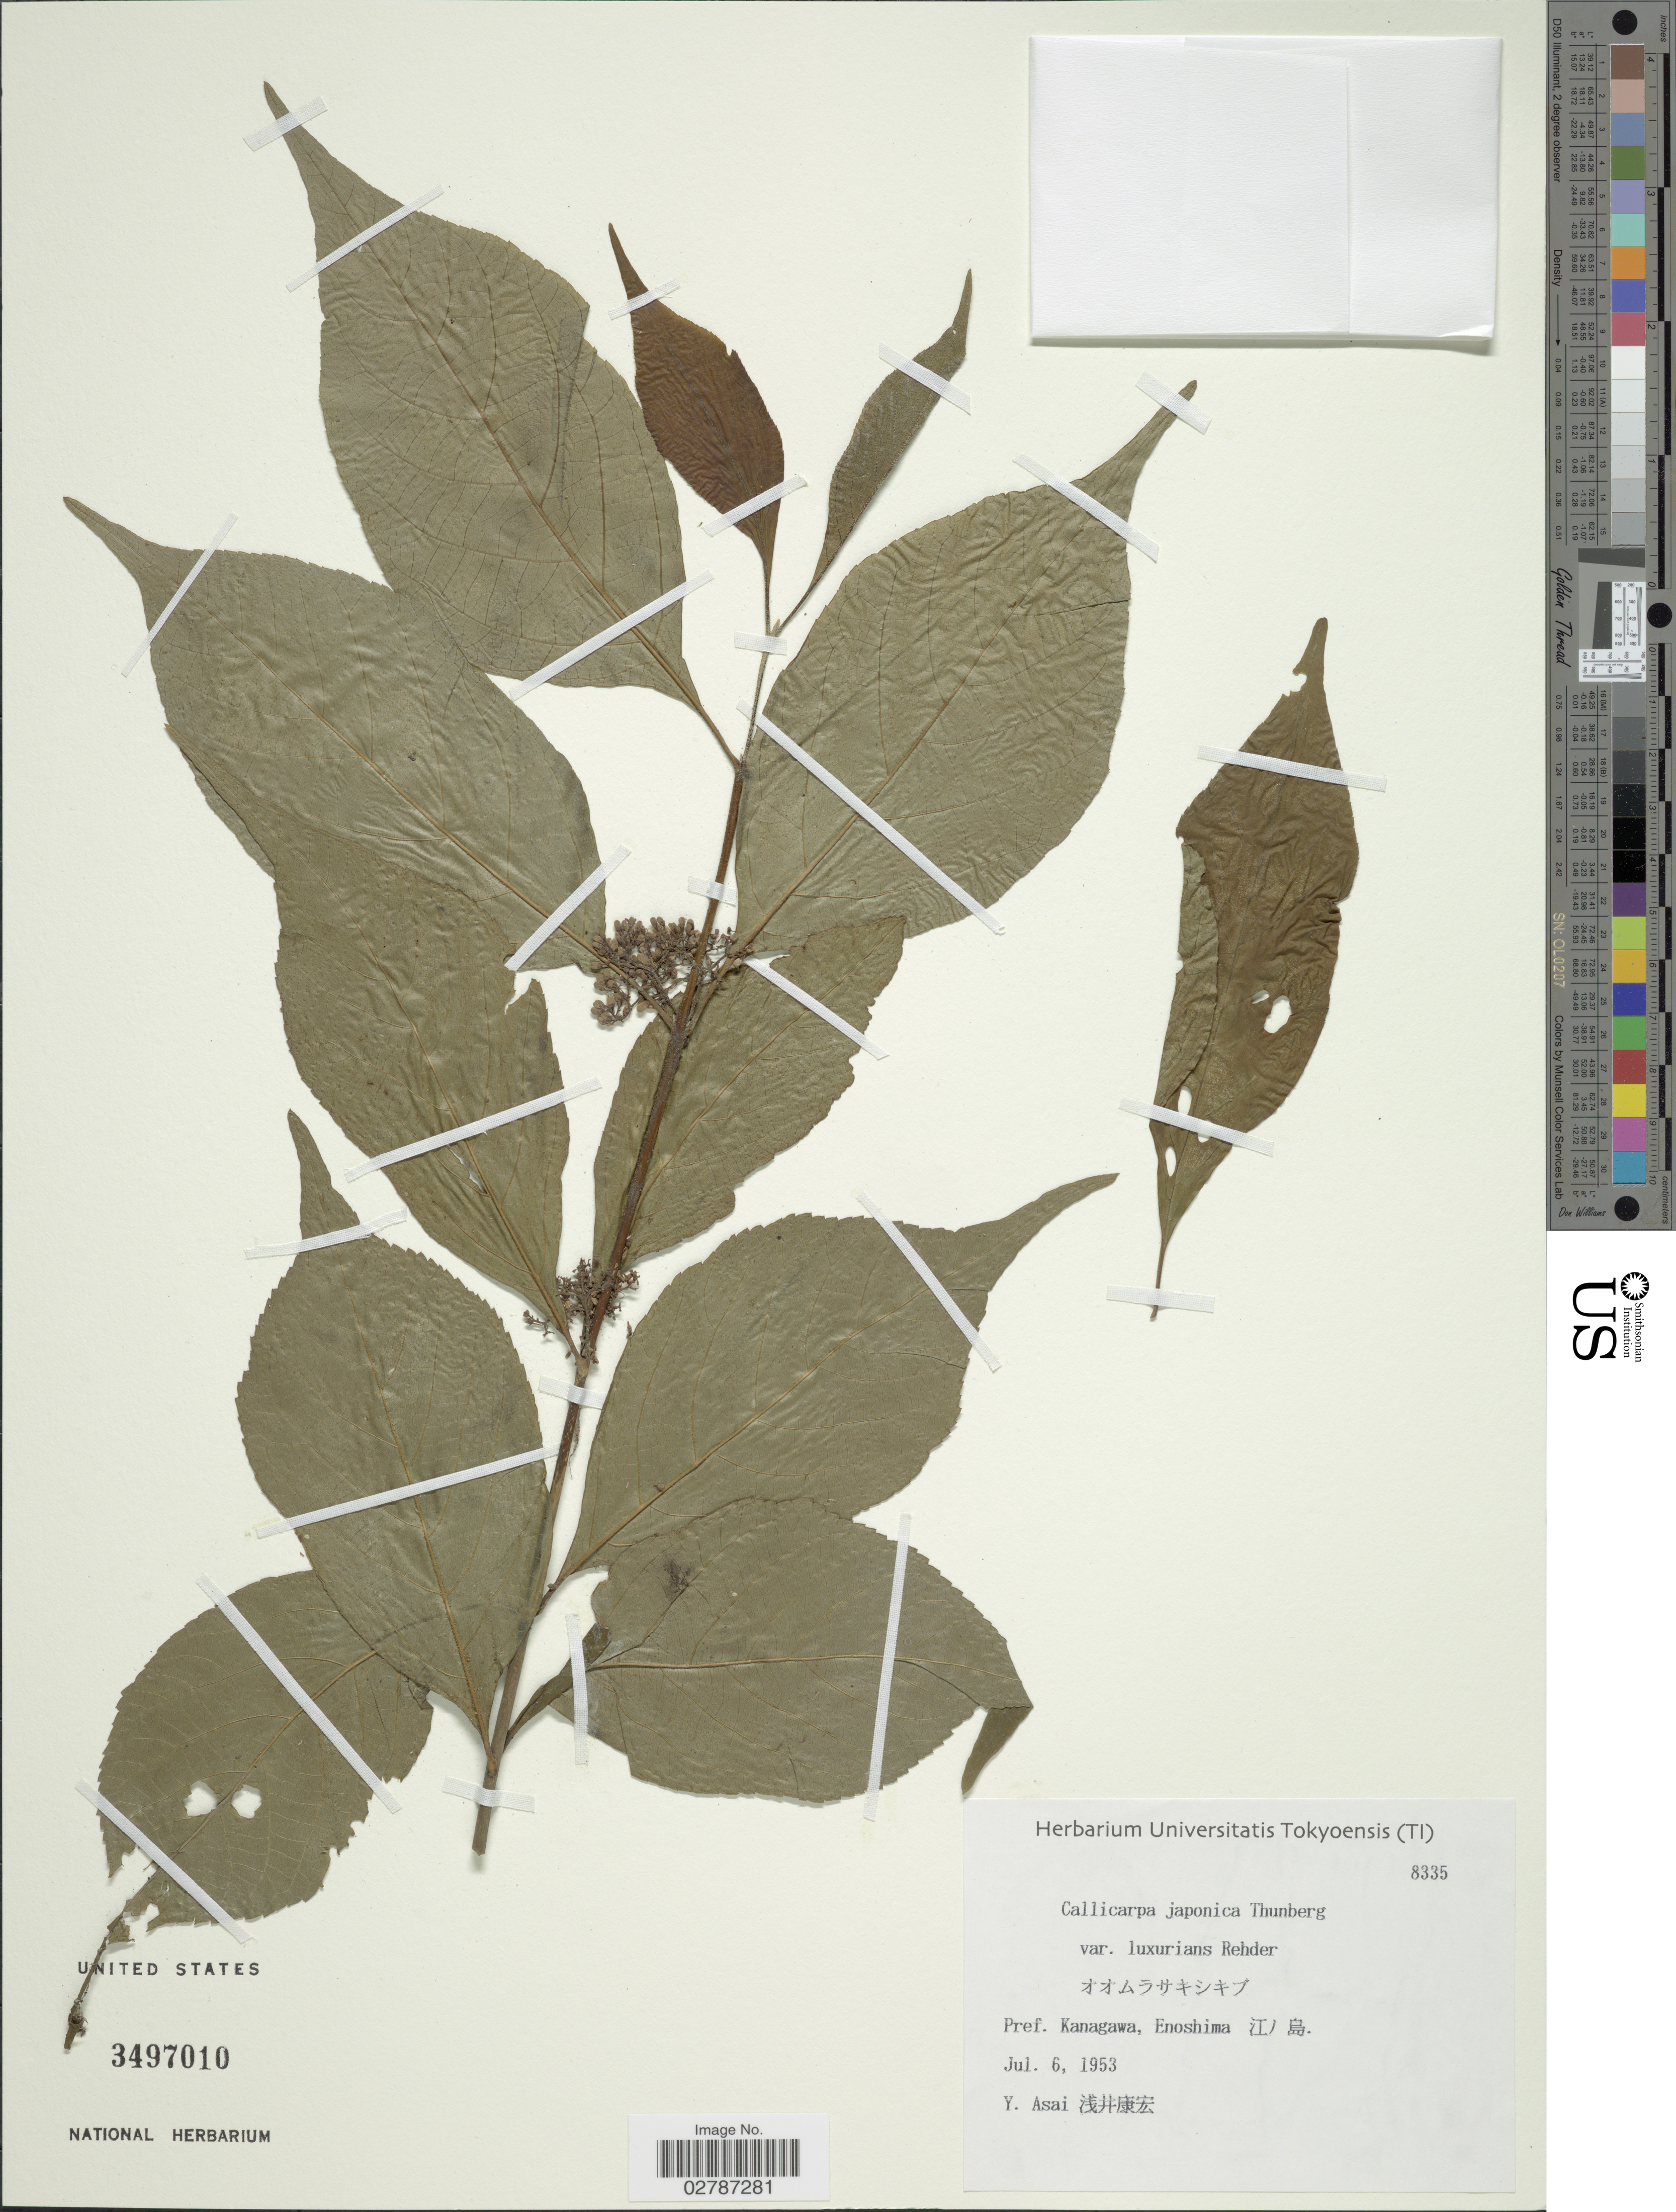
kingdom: Plantae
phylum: Tracheophyta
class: Magnoliopsida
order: Lamiales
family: Lamiaceae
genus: Callicarpa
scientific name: Callicarpa japonica var. luxurians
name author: Rehder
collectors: Y. Asai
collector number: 8335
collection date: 1953-07-06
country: Japan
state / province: Kanagawa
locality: Pref. Kanagawa, Enoshima X.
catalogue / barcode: US 3497010